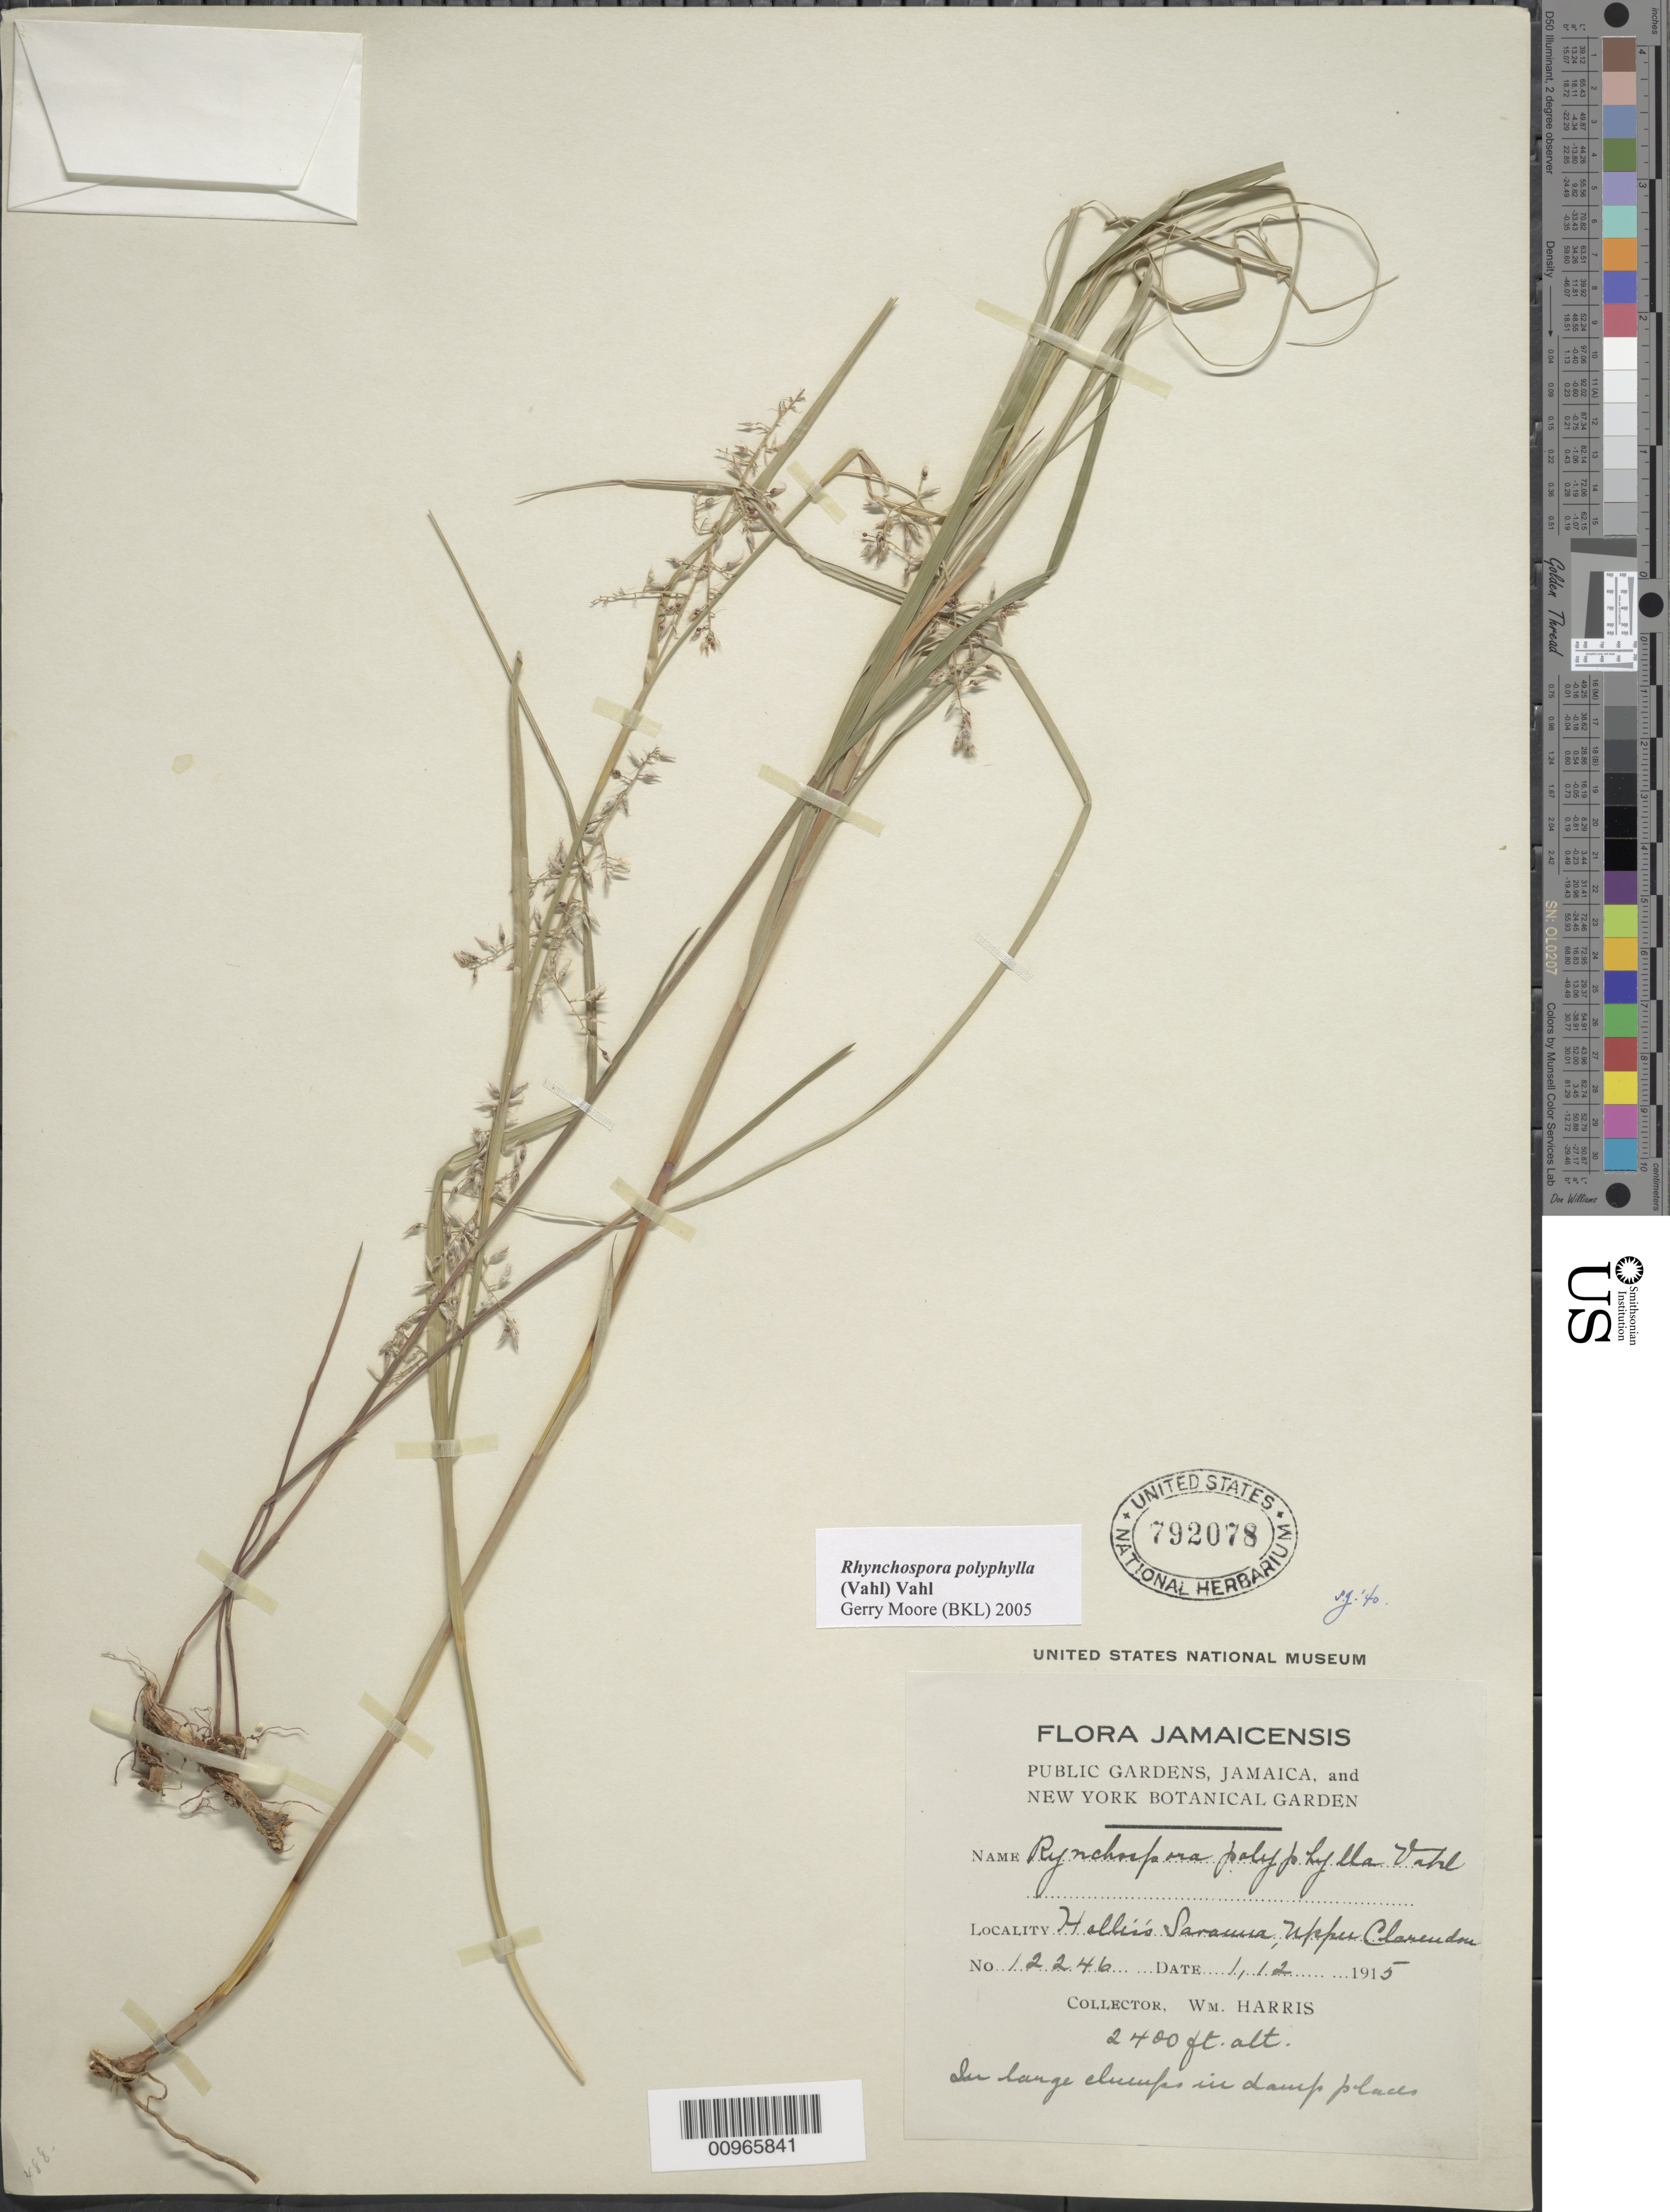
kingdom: Plantae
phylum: Tracheophyta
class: Liliopsida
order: Poales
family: Cyperaceae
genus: Rhynchospora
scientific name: Rhynchospora polyphylla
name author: (Vahl) Vahl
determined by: Moore, G.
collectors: W. H. Harris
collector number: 12246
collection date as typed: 01 Dec 1915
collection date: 1915-12-01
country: Jamaica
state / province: Clarendon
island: Jamaica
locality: Hollis's Savanna, Upper Clarendon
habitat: In damp places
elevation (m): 732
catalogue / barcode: US 792078